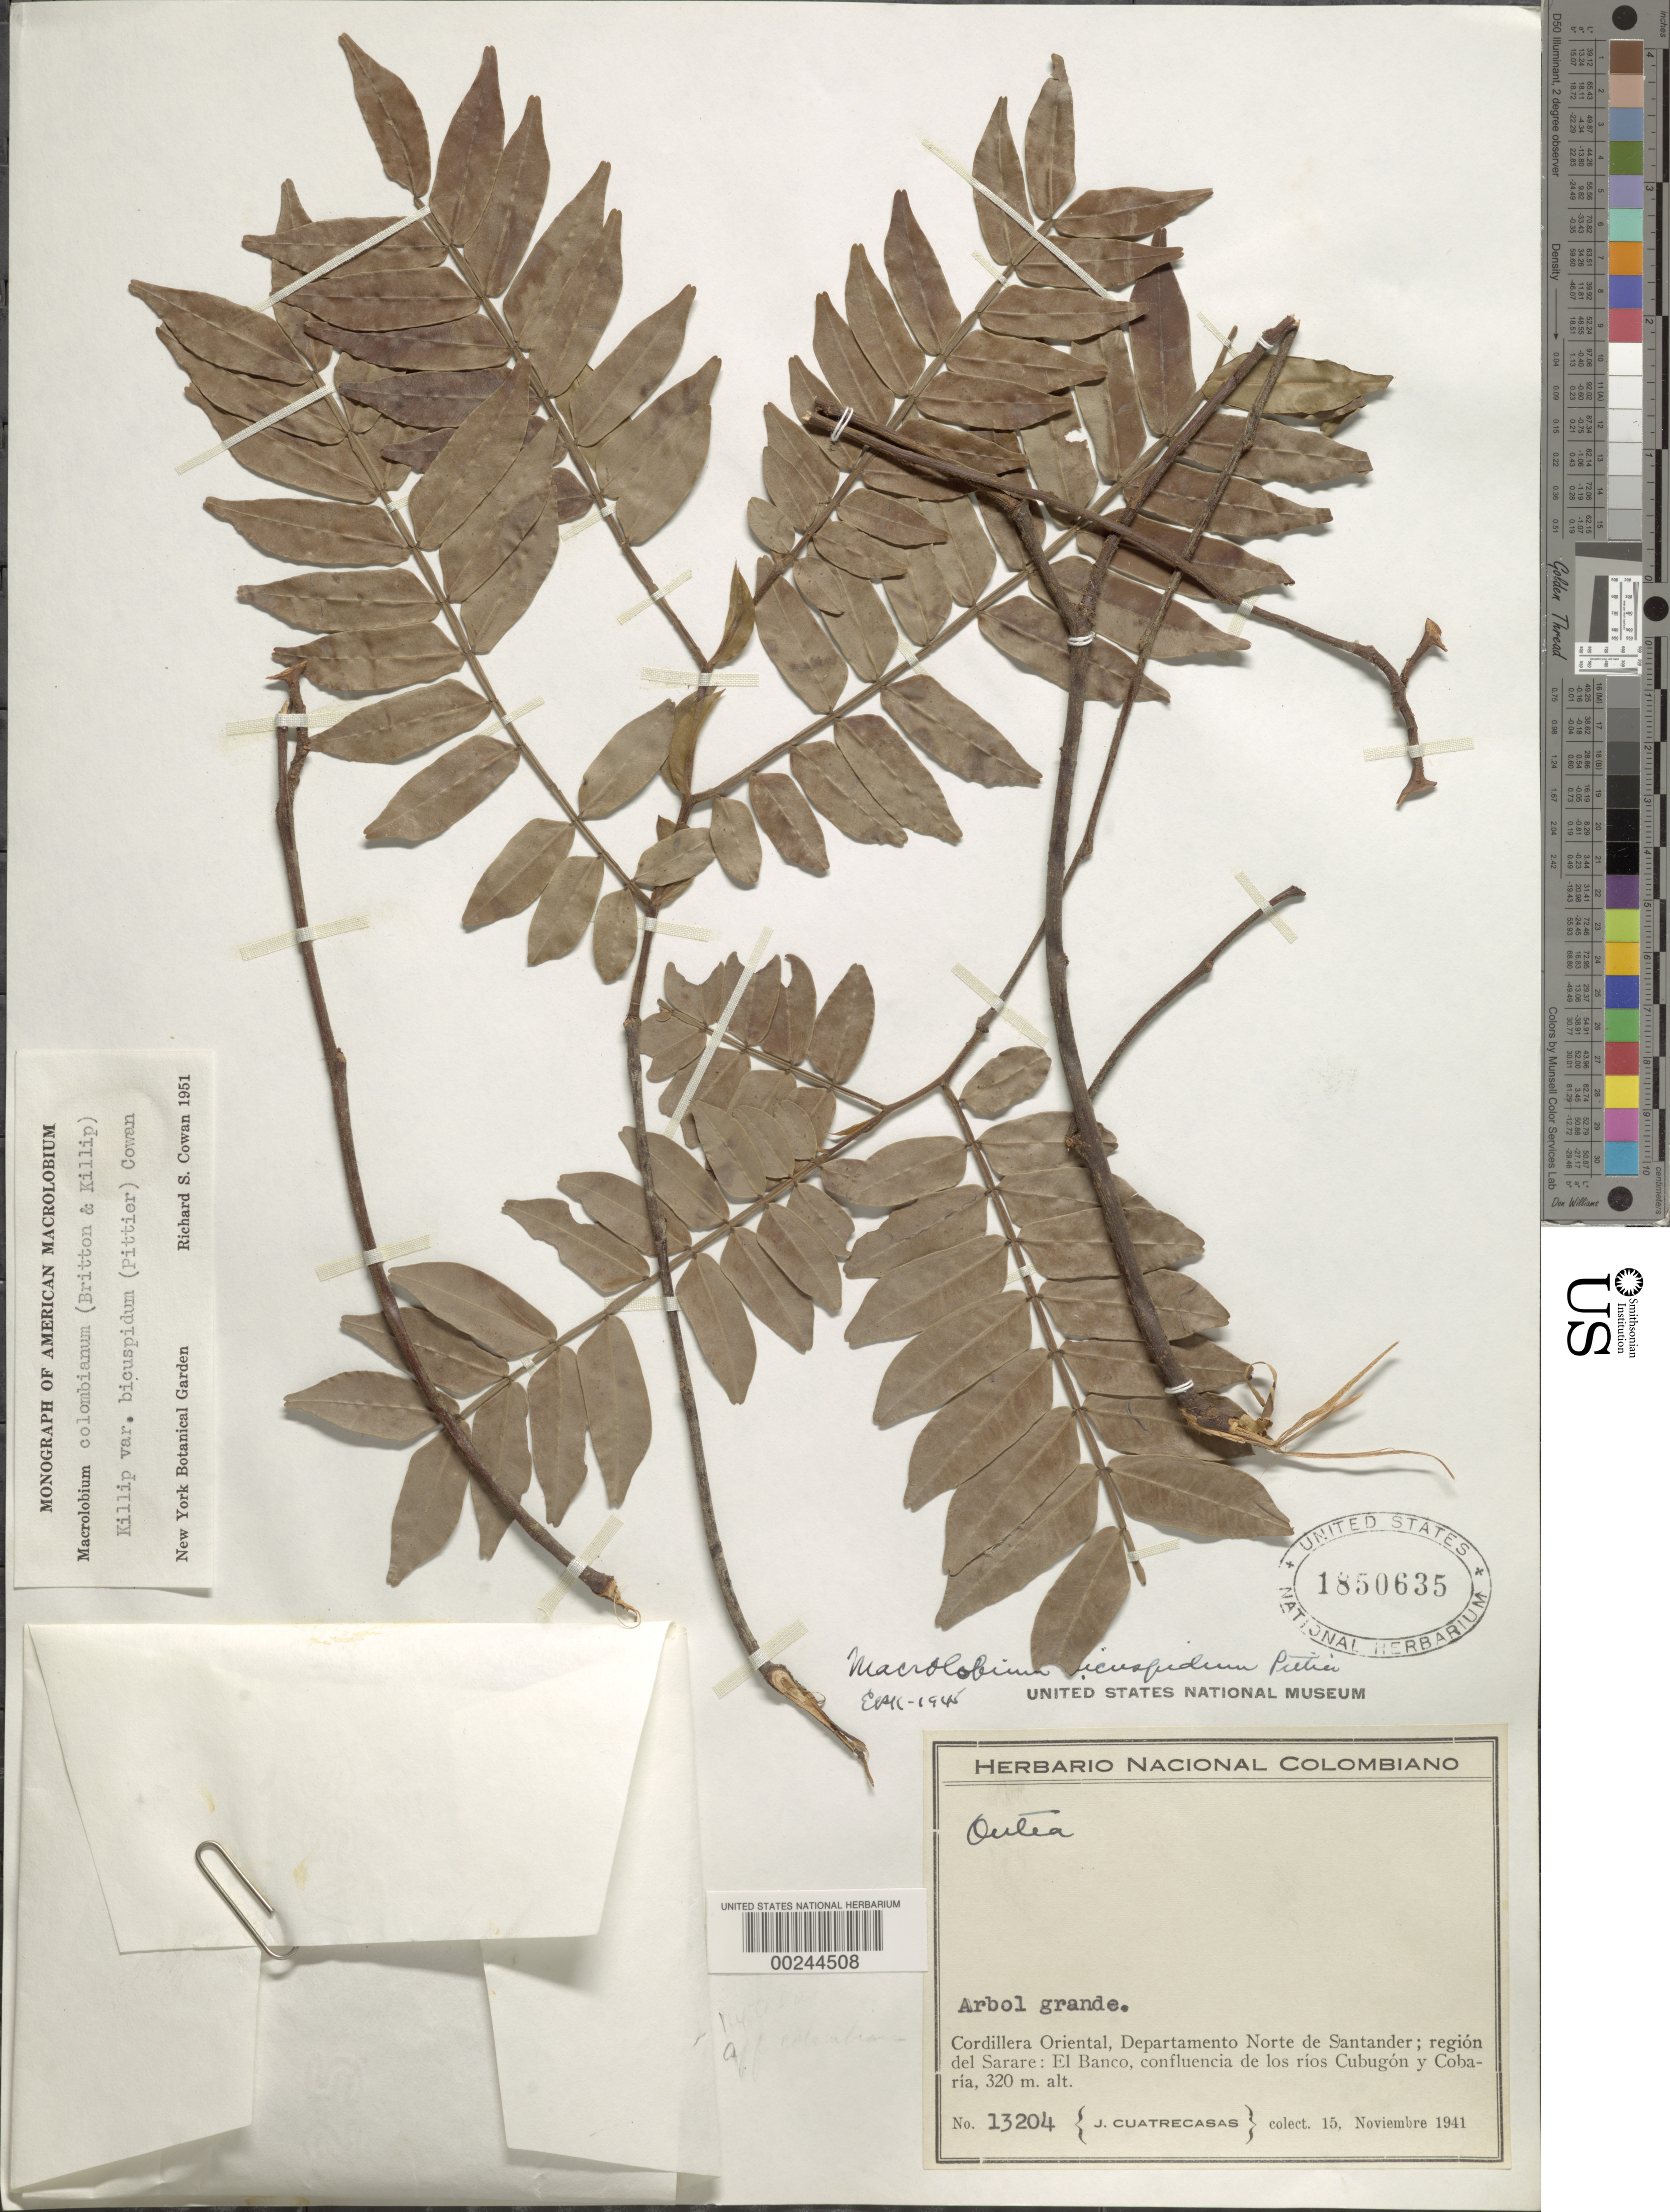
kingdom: Plantae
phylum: Tracheophyta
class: Magnoliopsida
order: Fabales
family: Fabaceae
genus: Macrolobium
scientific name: Macrolobium colombianum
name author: (Britton & Killip) Killip ex L. Uribe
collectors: J. Cuatrecasas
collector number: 13204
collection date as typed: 15 Nov 1941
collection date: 1941-11-15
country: Colombia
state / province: Norte de Santander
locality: El Banco, confluence of the Rios Cubugon and cobaria; Cordillera Oriental; region of Sarare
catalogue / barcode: US 1850635